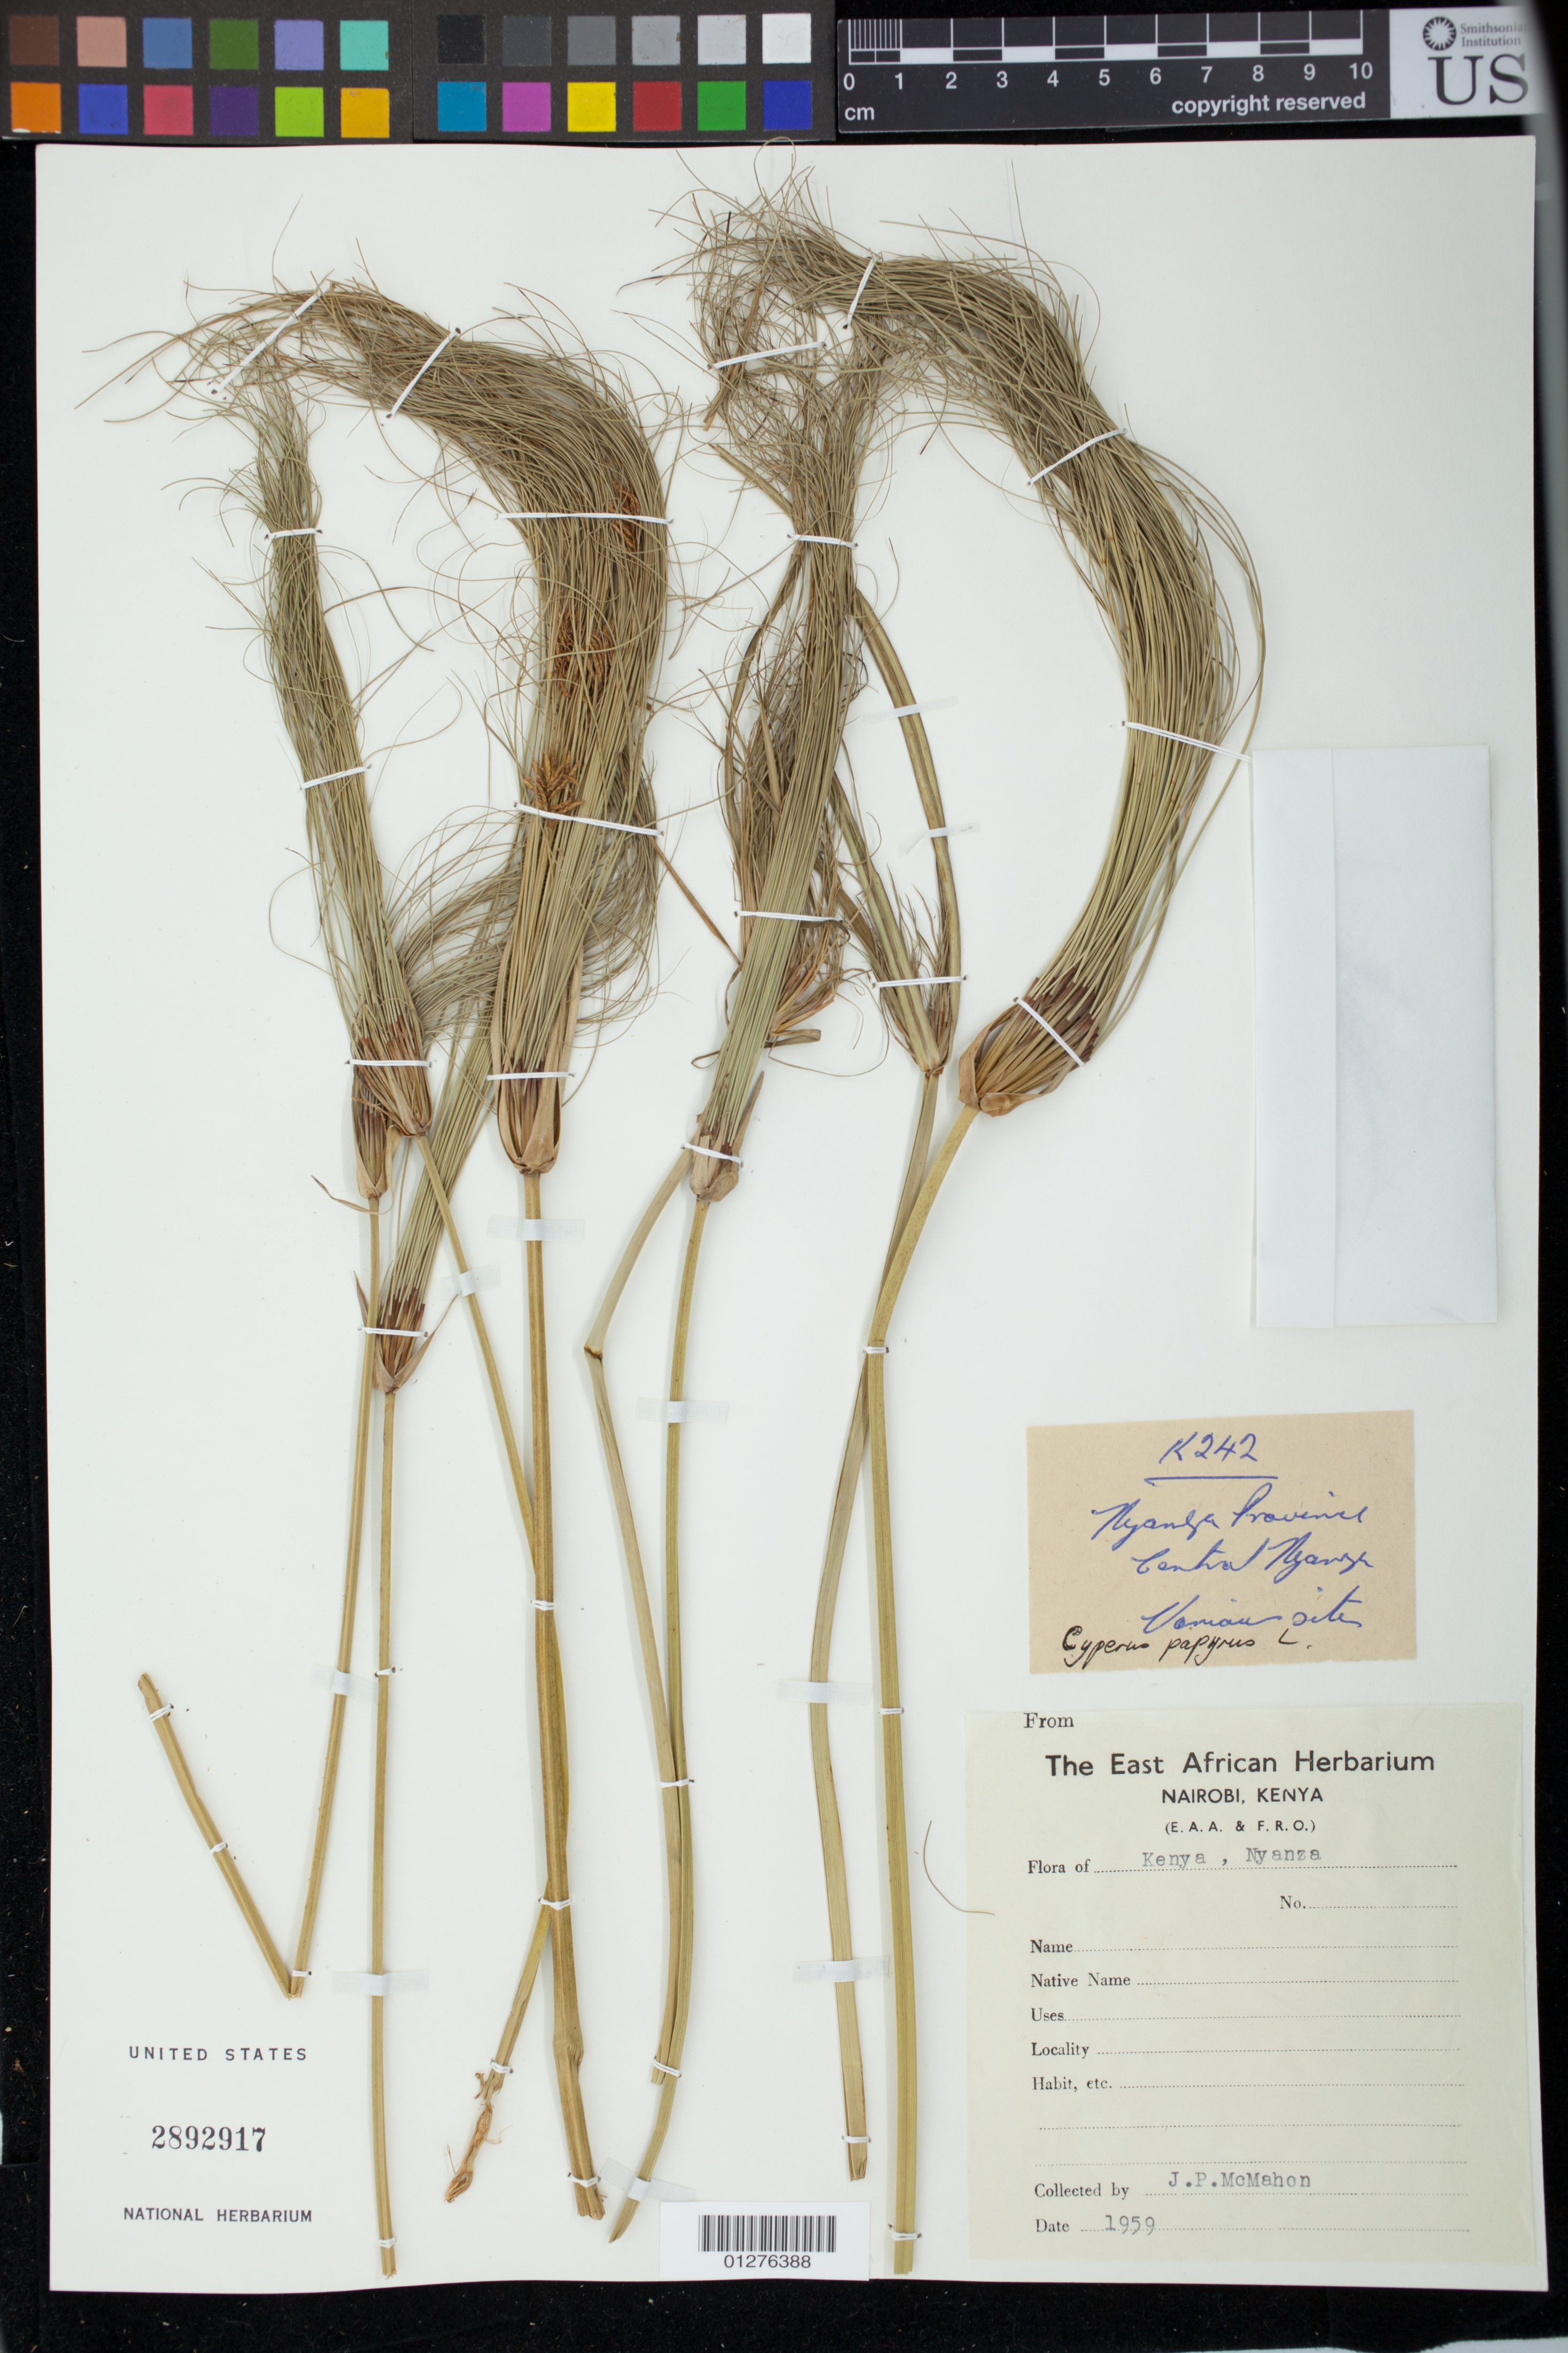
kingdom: Plantae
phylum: Tracheophyta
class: Liliopsida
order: Poales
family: Cyperaceae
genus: Cyperus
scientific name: Cyperus papyrus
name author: L.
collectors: J. Mcmahon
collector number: K242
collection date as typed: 1959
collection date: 1959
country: Kenya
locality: Central Nyanza.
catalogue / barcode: US 2892917